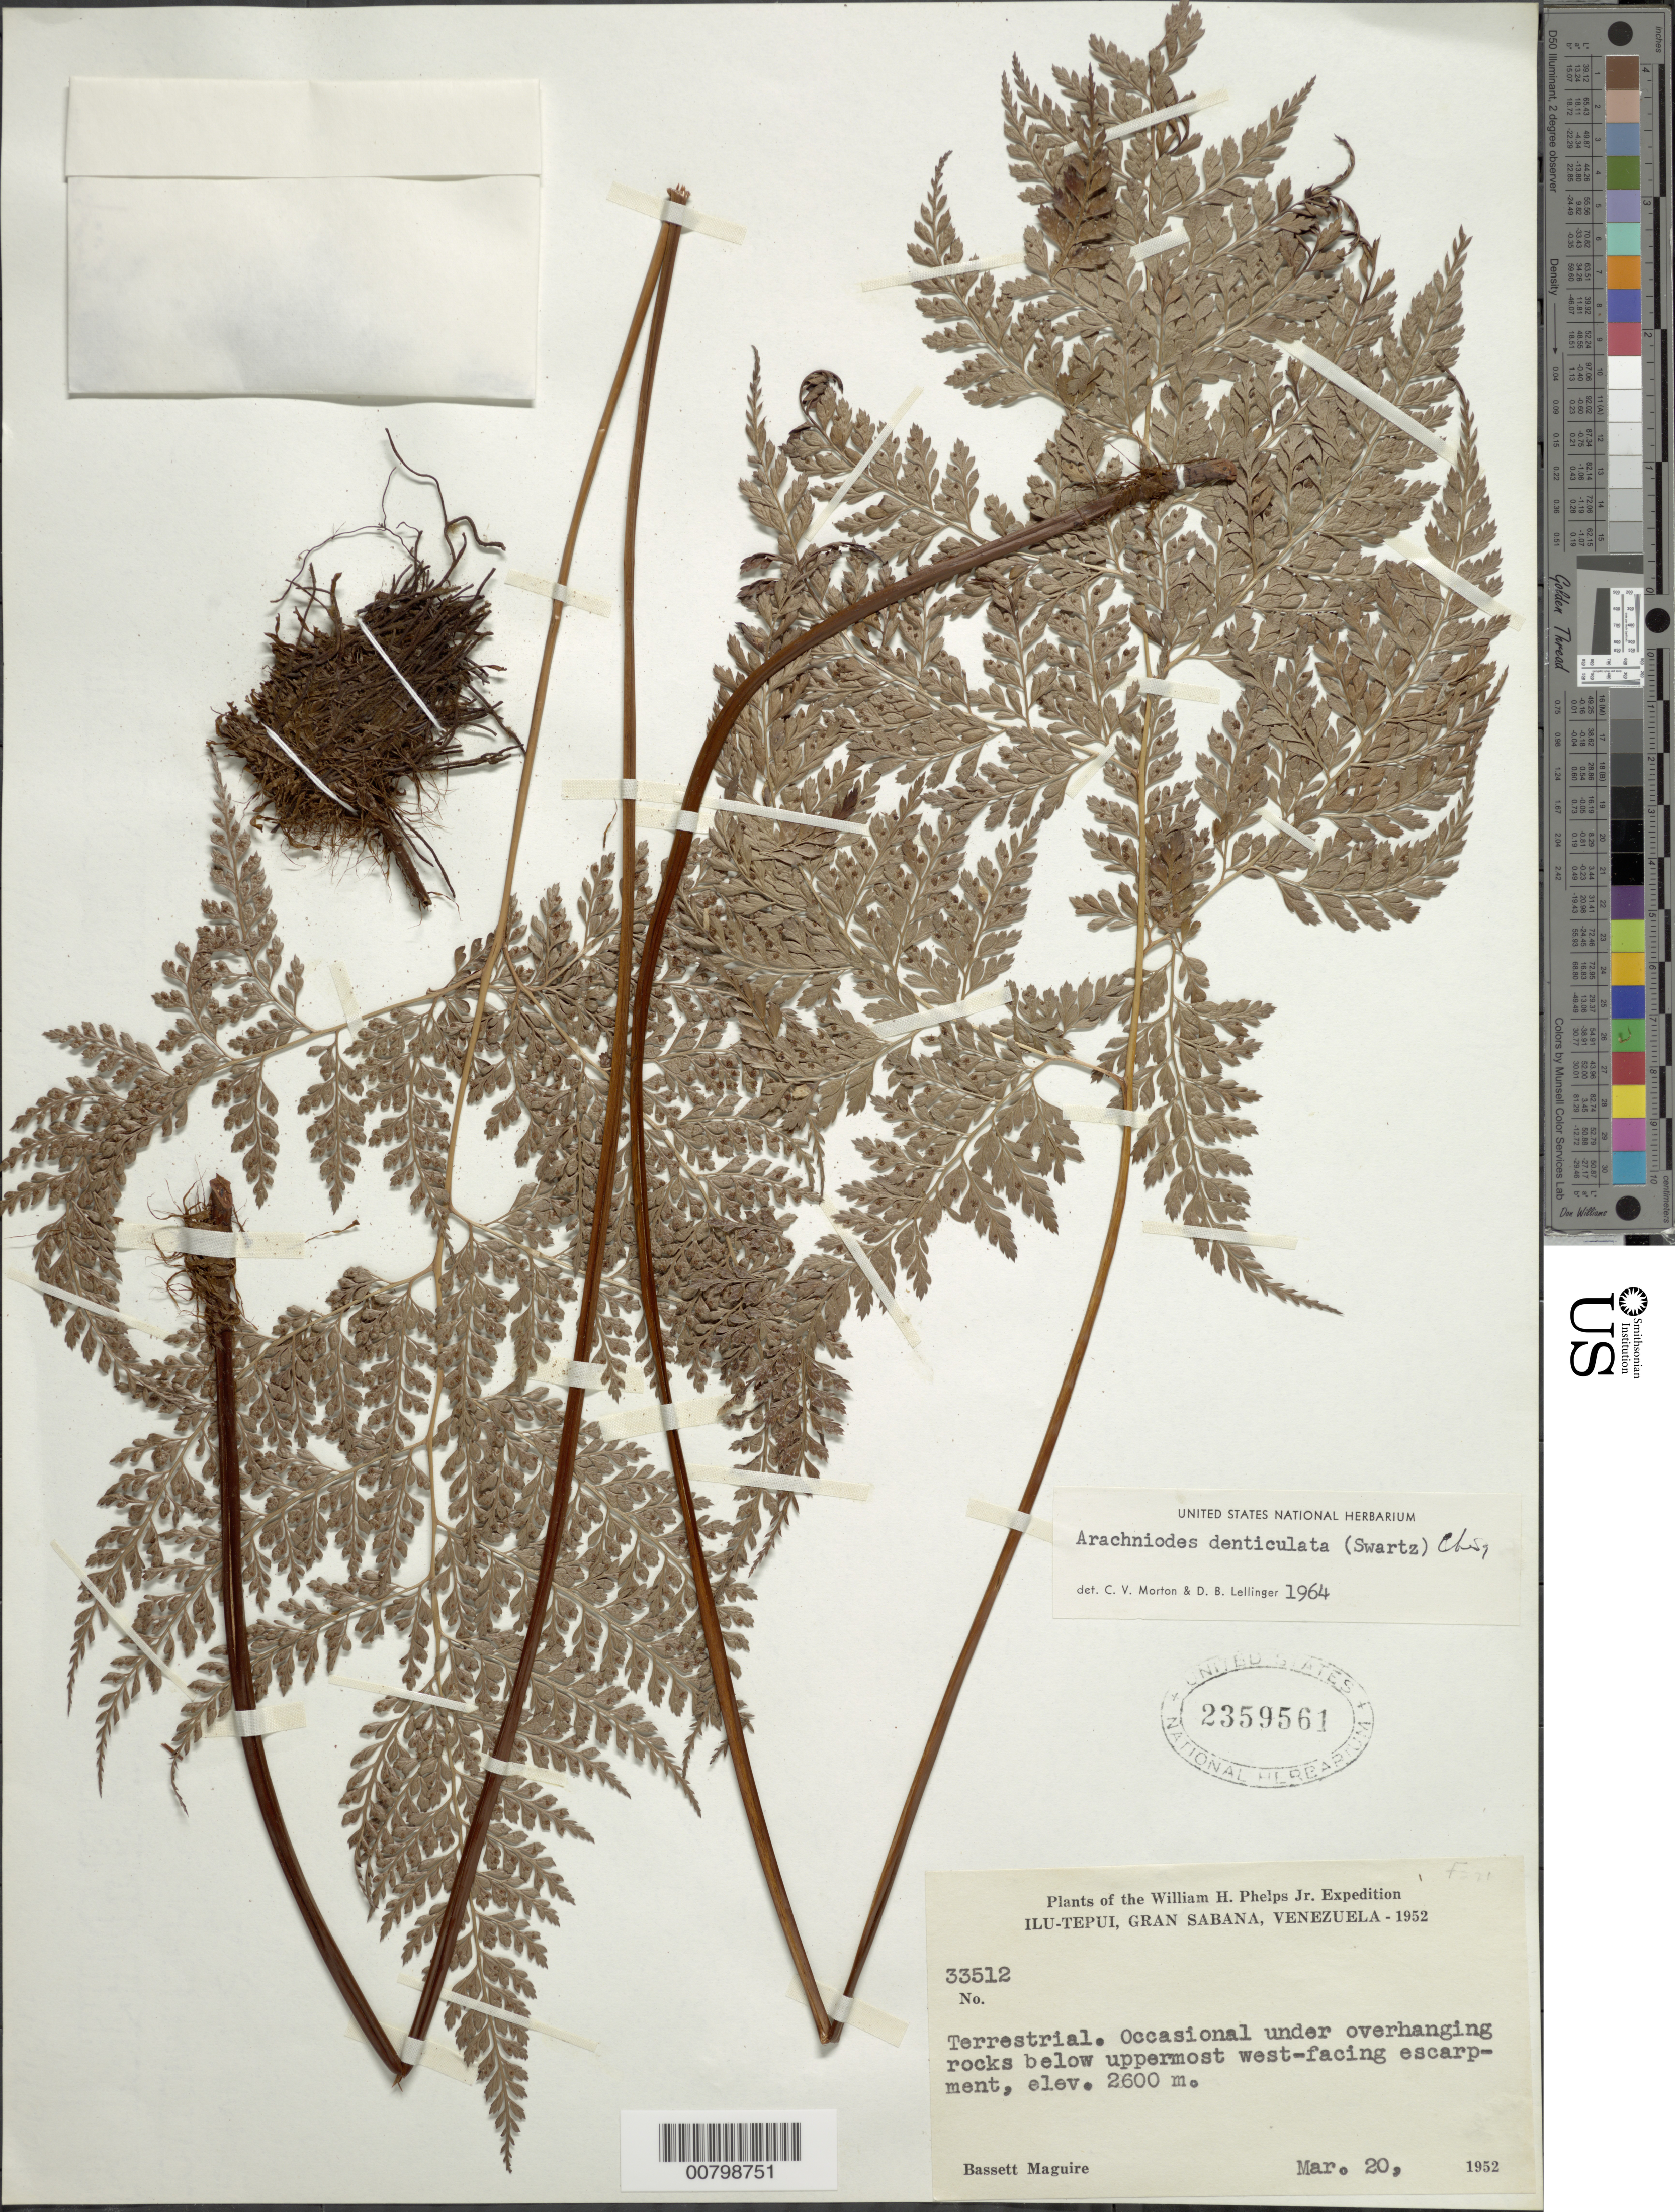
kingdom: Plantae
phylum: Tracheophyta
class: Polypodiopsida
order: Polypodiales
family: Dryopteridaceae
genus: Arachniodes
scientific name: Arachniodes denticulata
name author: (Sw.) Ching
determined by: Morton, C. V.; Lellinger, D. B.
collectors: B. Maguire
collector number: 33512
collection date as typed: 20-Mar-52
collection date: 1952-03-20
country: Venezuela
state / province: Bolívar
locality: Gran Sabana, Ilu-tepuí, slopes below uppermost west-facing escarpment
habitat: Under overhanging rocks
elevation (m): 2600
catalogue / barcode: US 2359561